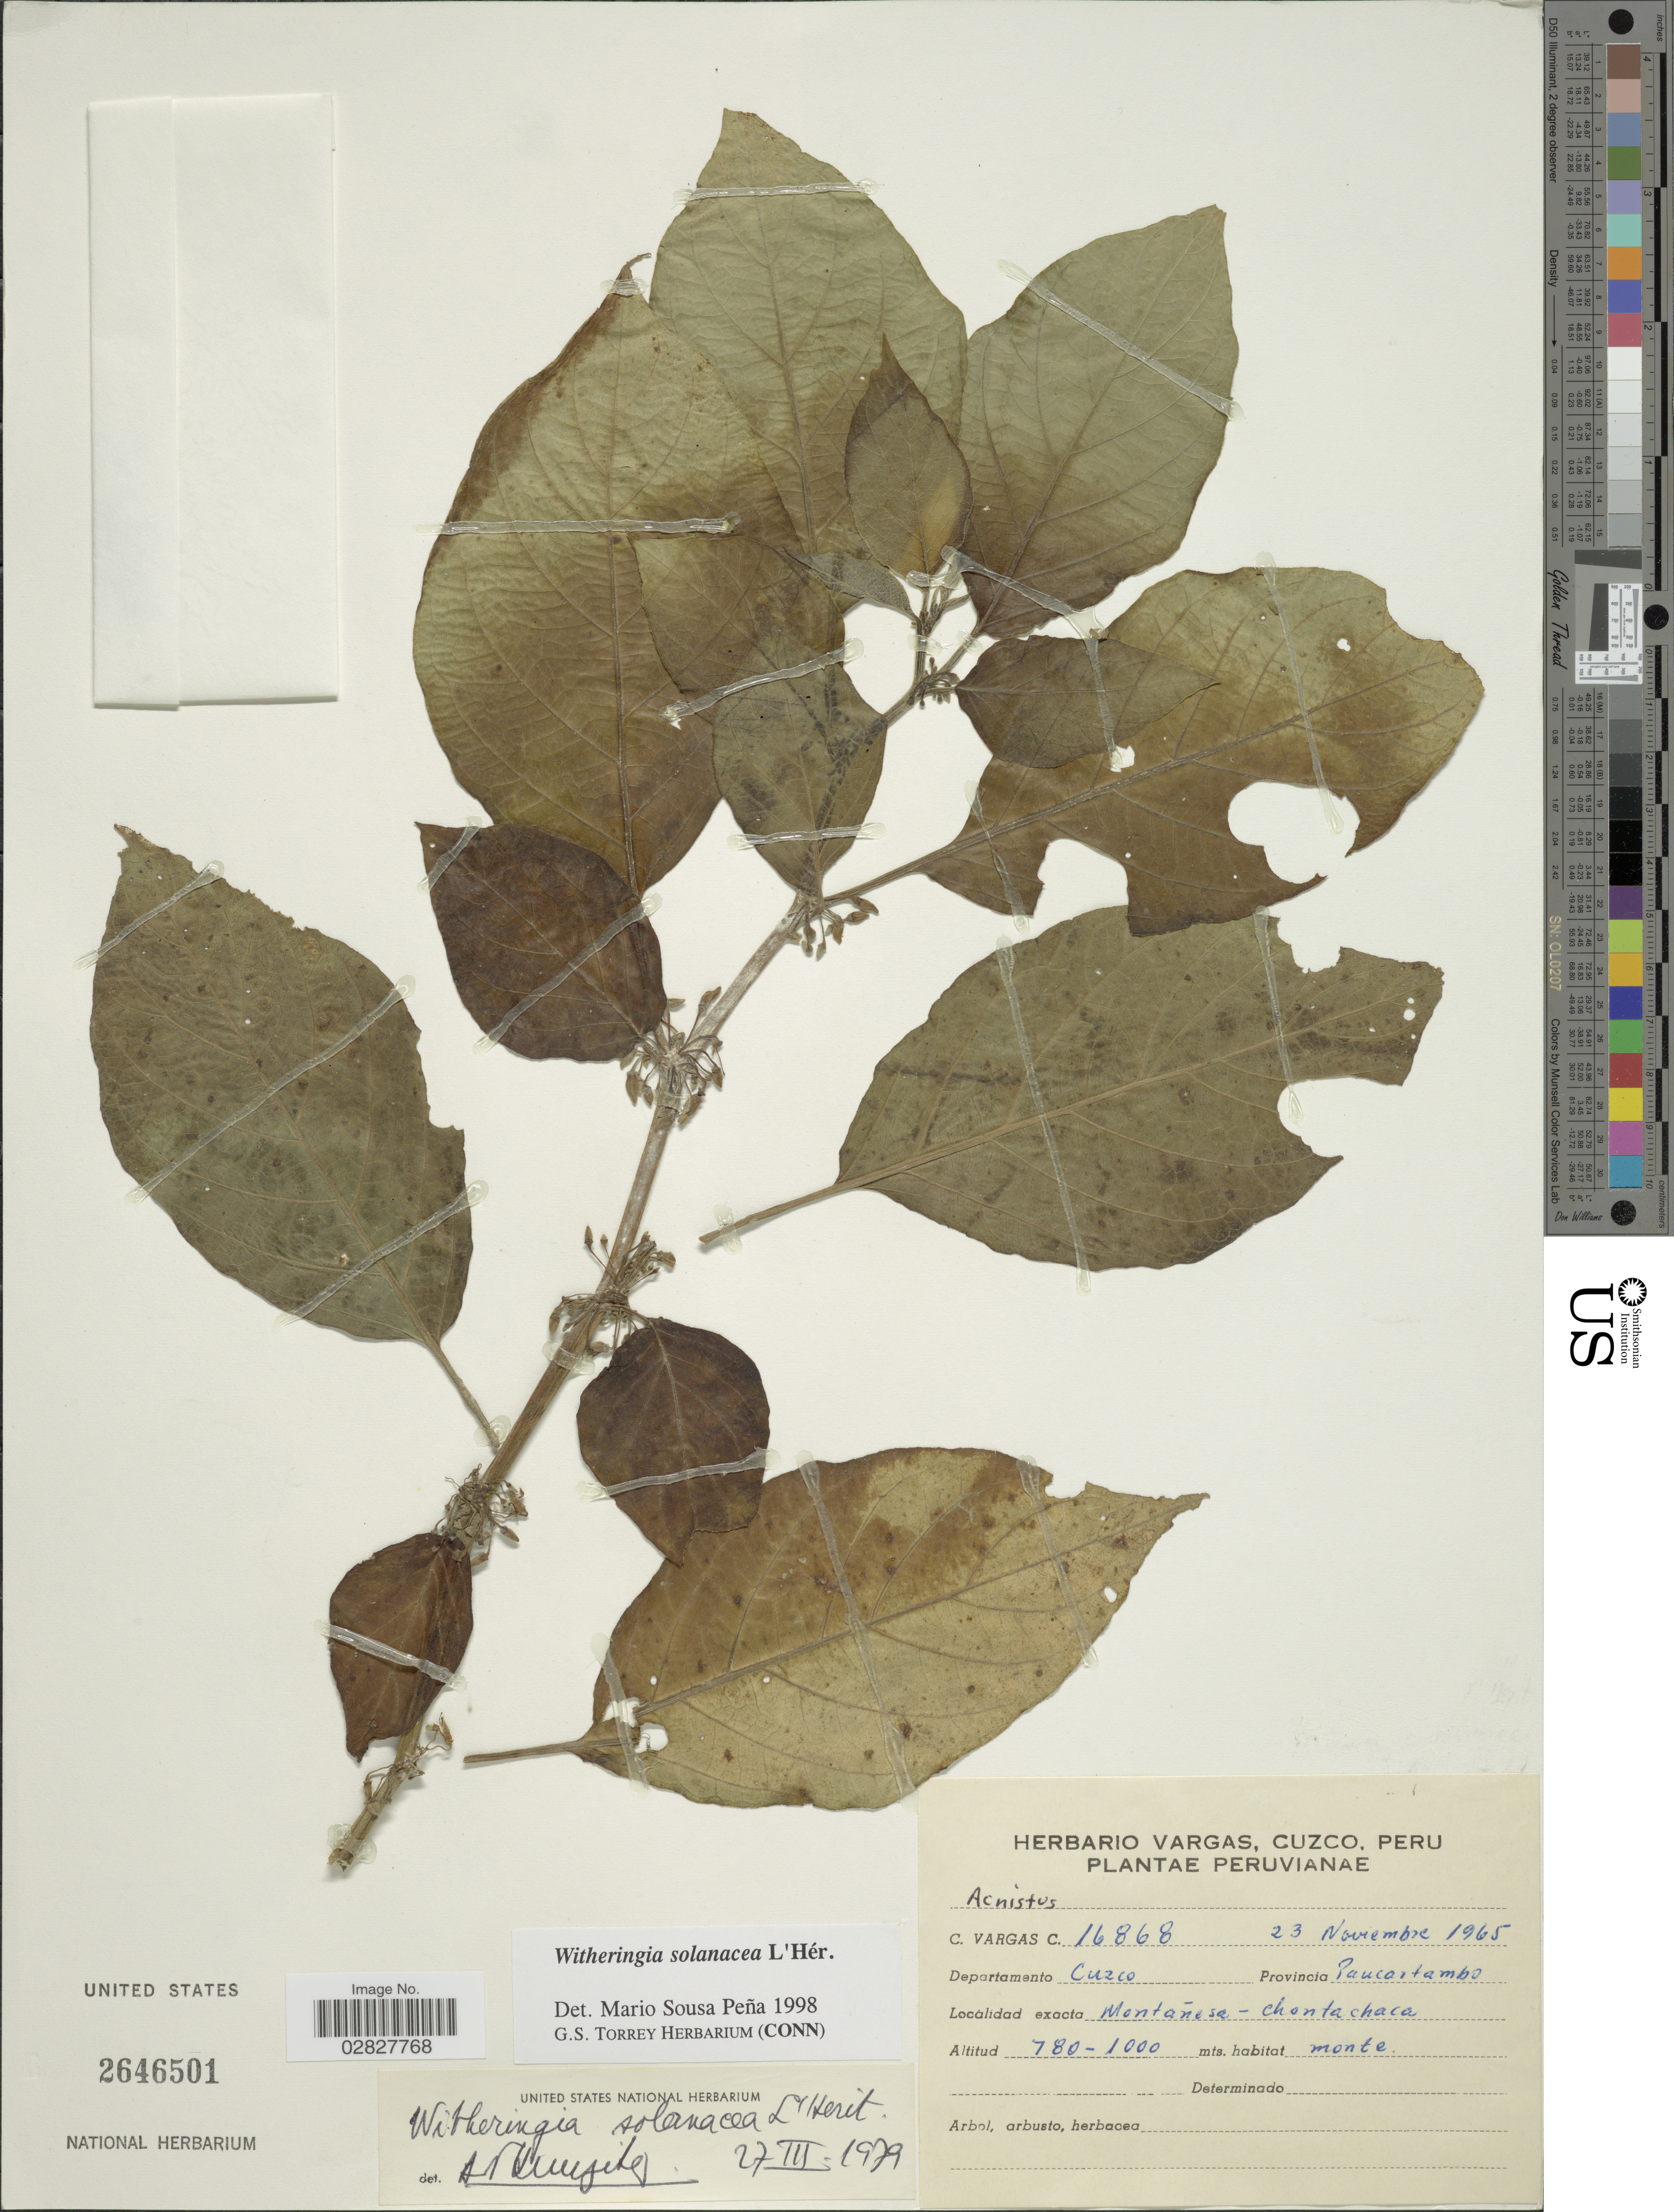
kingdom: Plantae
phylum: Tracheophyta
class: Magnoliopsida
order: Solanales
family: Solanaceae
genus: Witheringia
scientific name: Witheringia solanacea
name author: L'Hér.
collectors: C. Vargas Calderón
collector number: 16868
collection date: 1965-11-23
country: Peru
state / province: Cusco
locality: Montañesa - Chontachaca, Provincia Paucartambo, Departamento Cuzco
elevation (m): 780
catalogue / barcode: US 2646501